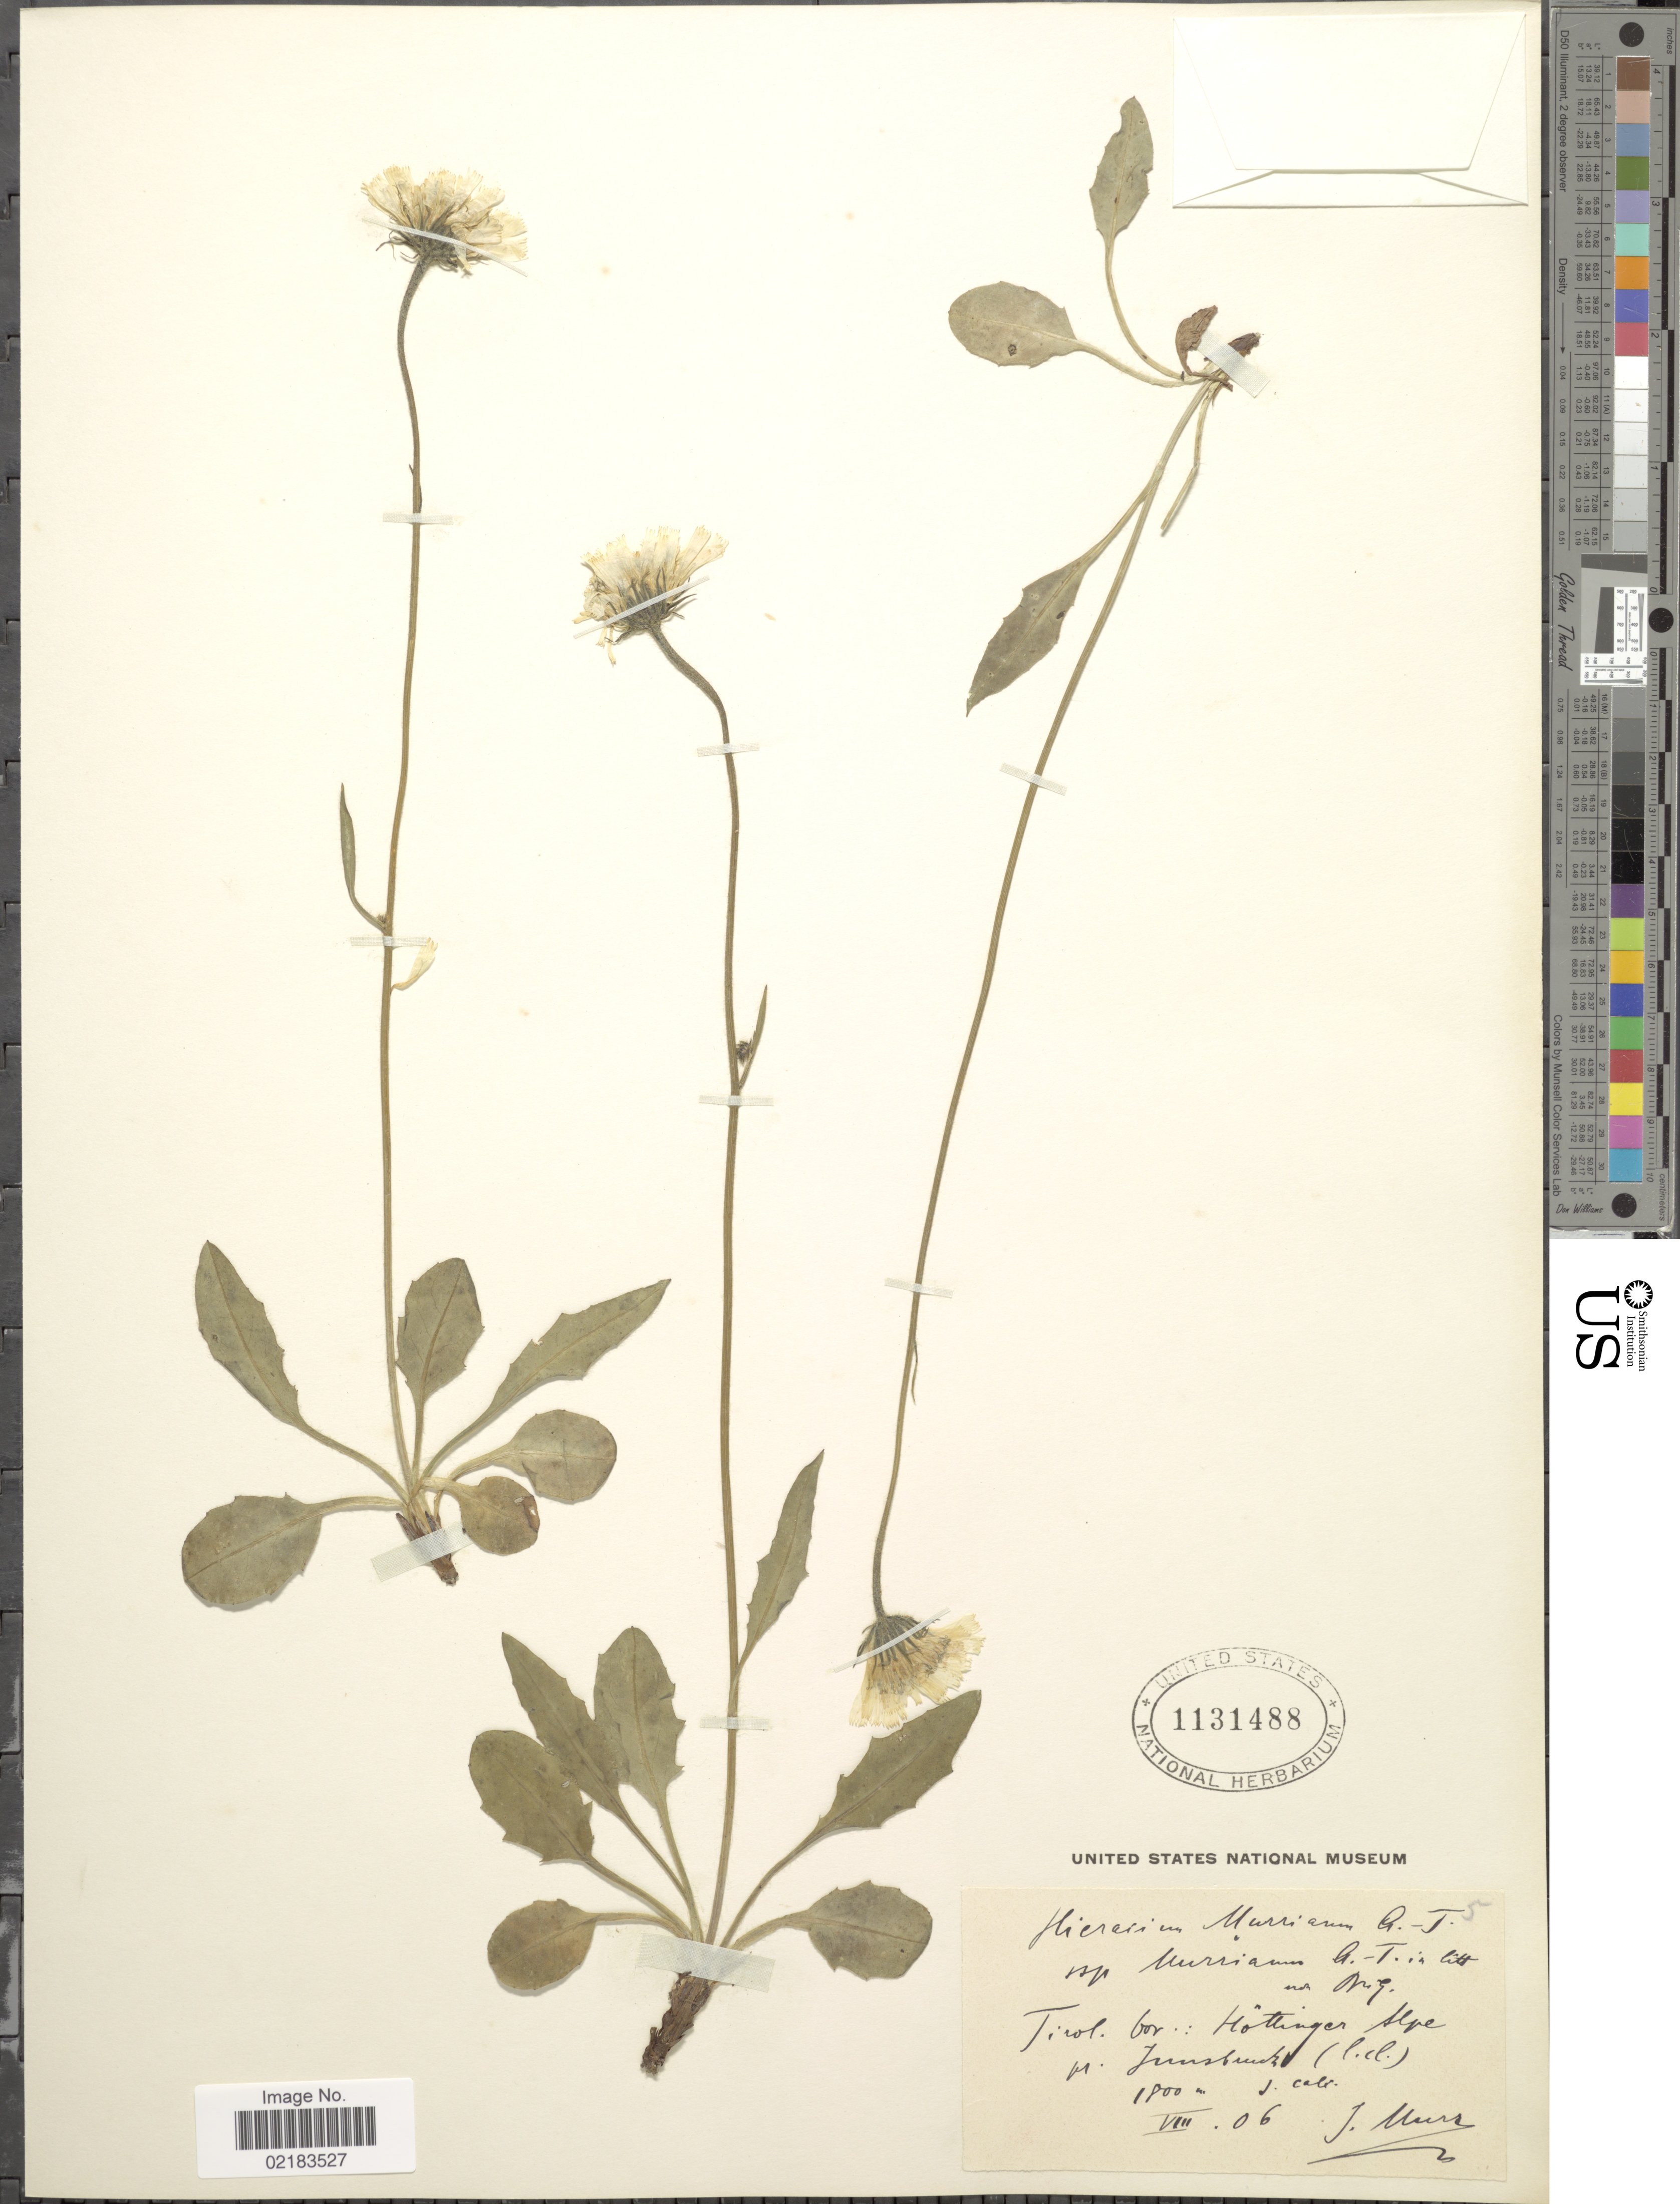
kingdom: Plantae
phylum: Tracheophyta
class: Magnoliopsida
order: Asterales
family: Asteraceae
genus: Hieracium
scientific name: Hieracium pallescens subsp. murrianum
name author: (Murr) Gottschl.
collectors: J. Murr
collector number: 5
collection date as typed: Transcribed d/m/y: /8/06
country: Austria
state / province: Tirol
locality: BorL Höttinger Alpe pr. Junstrudz (l.cl) [interpreted]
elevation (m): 1800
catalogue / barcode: US 1131488